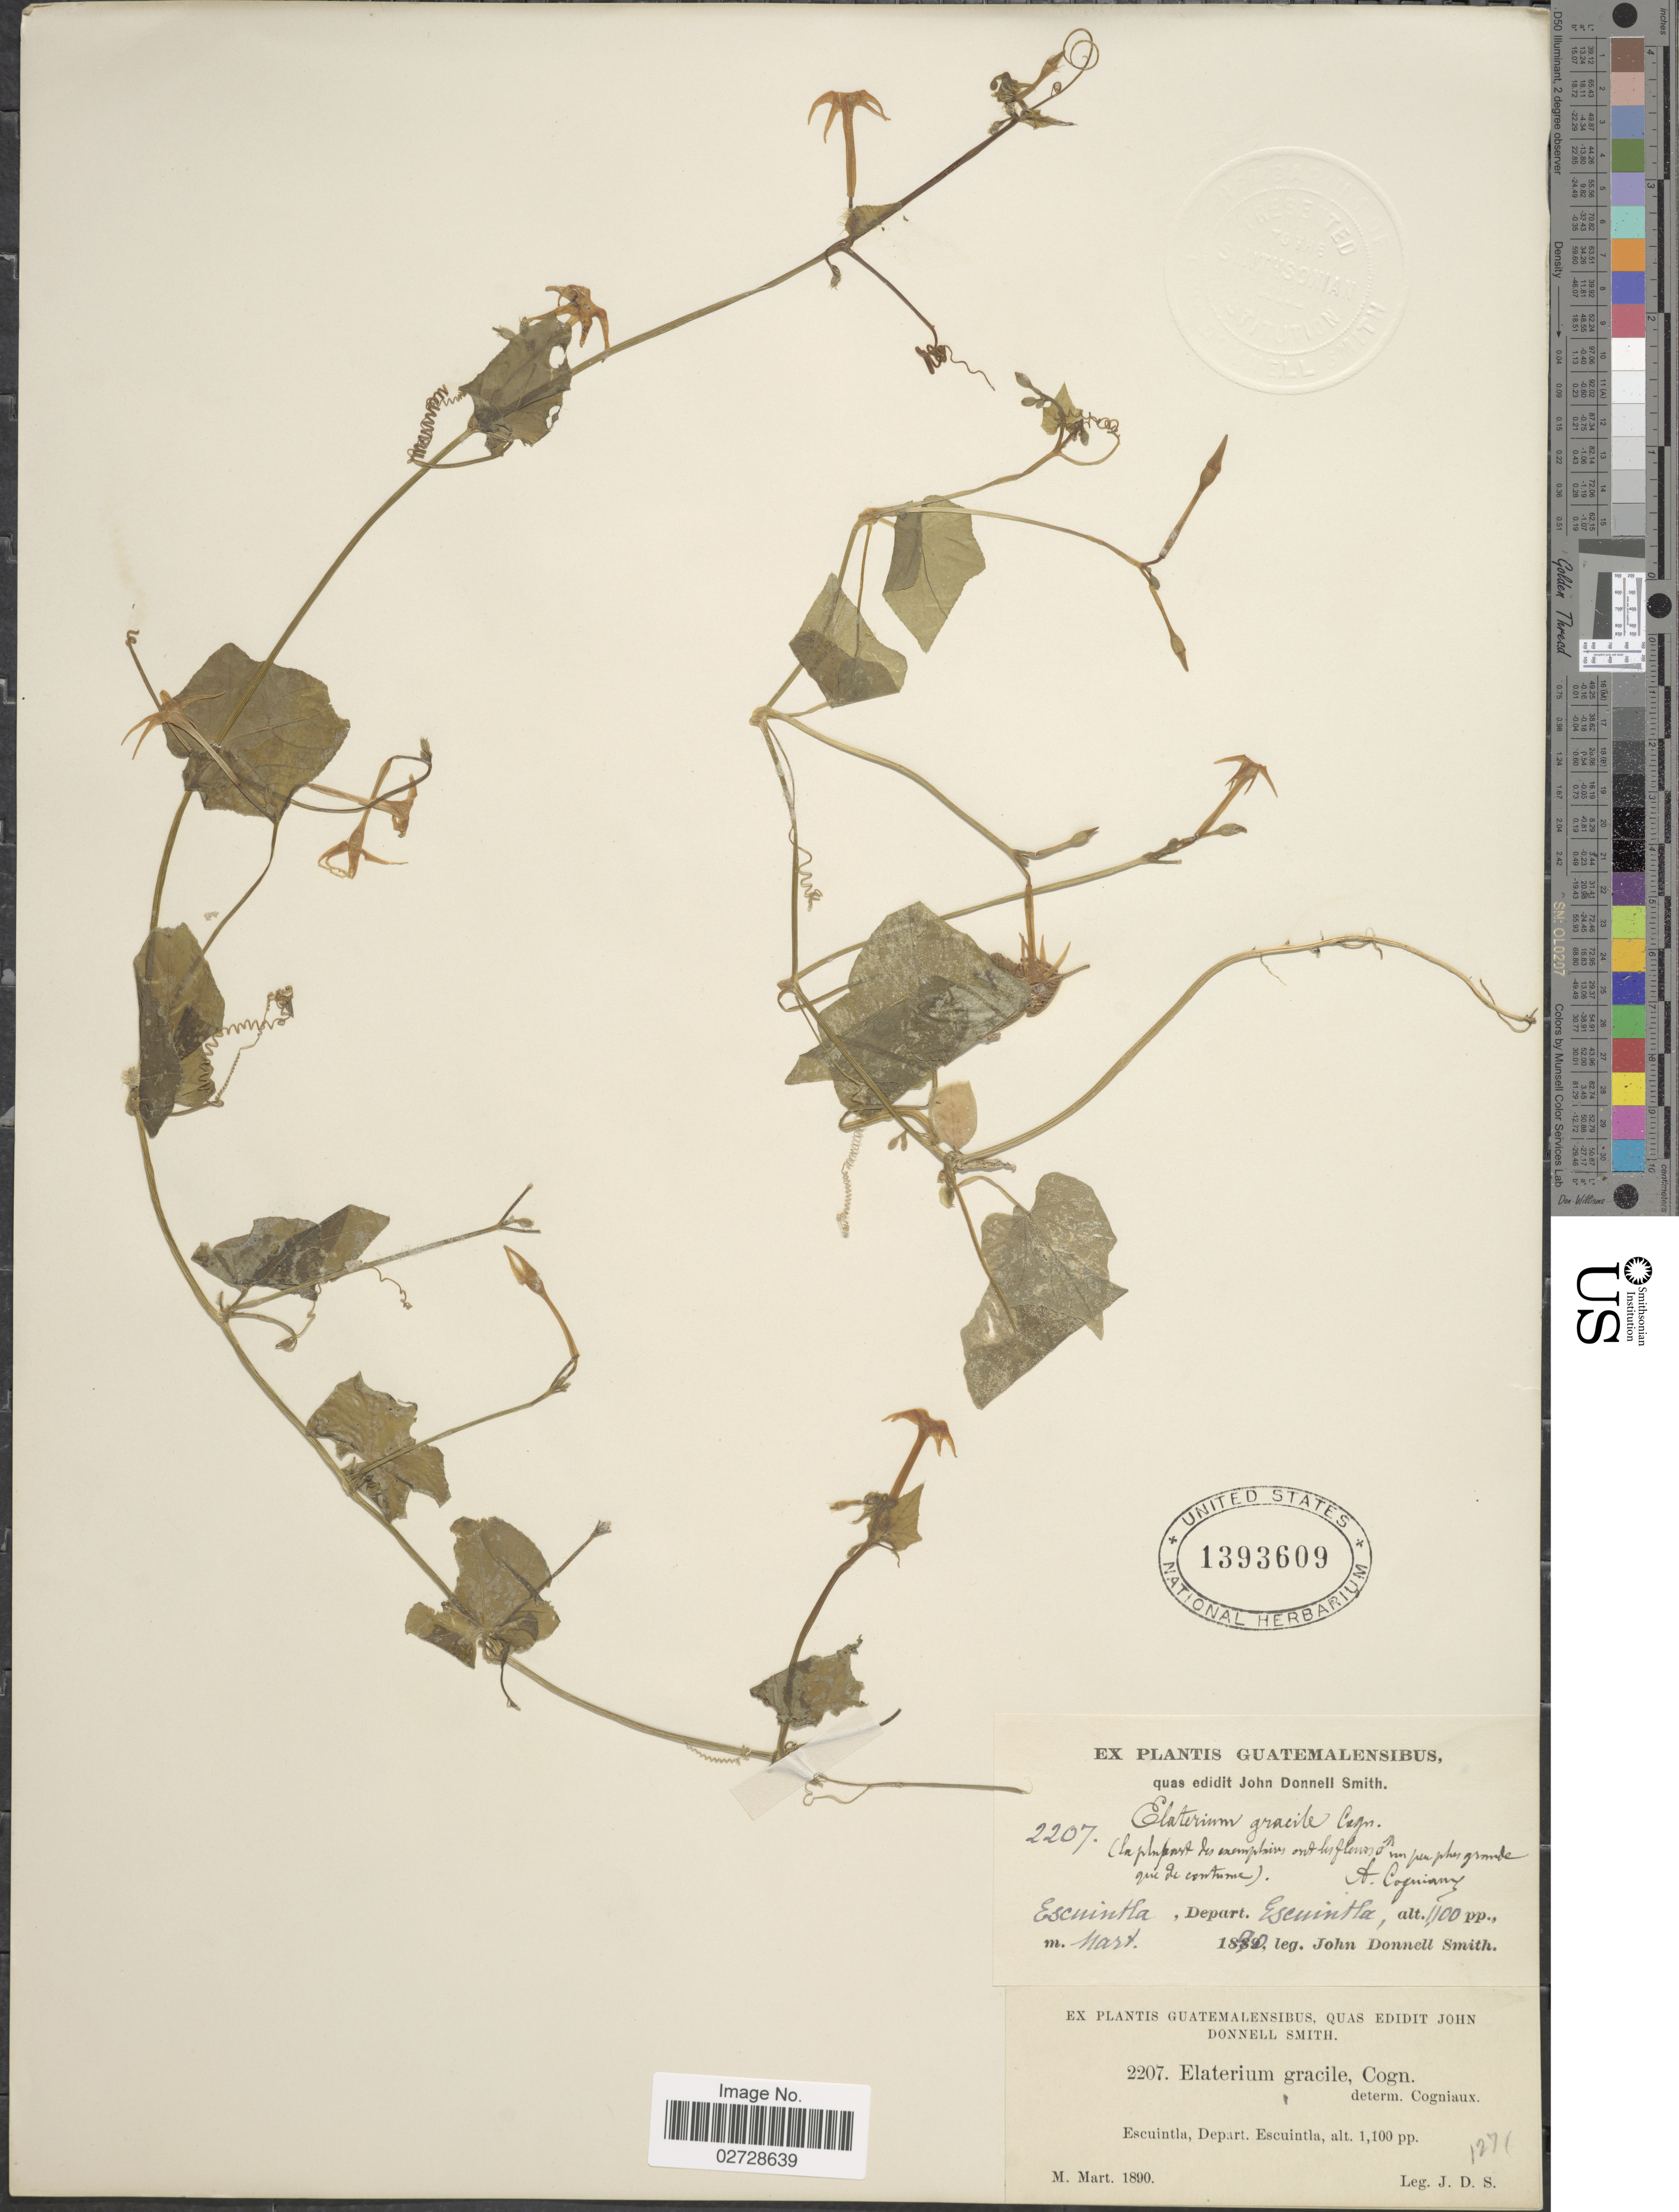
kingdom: Plantae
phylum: Tracheophyta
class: Magnoliopsida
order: Cucurbitales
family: Cucurbitaceae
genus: Cyclanthera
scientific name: Cyclanthera carthagenensis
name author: (Jacq.) H. Schaef. & S.S. Renner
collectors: J. Donnell Smith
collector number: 2207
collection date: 1890-03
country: Guatemala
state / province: Escuintla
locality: Escuintla, Depart. Escuintla.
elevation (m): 335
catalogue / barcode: US 1393609